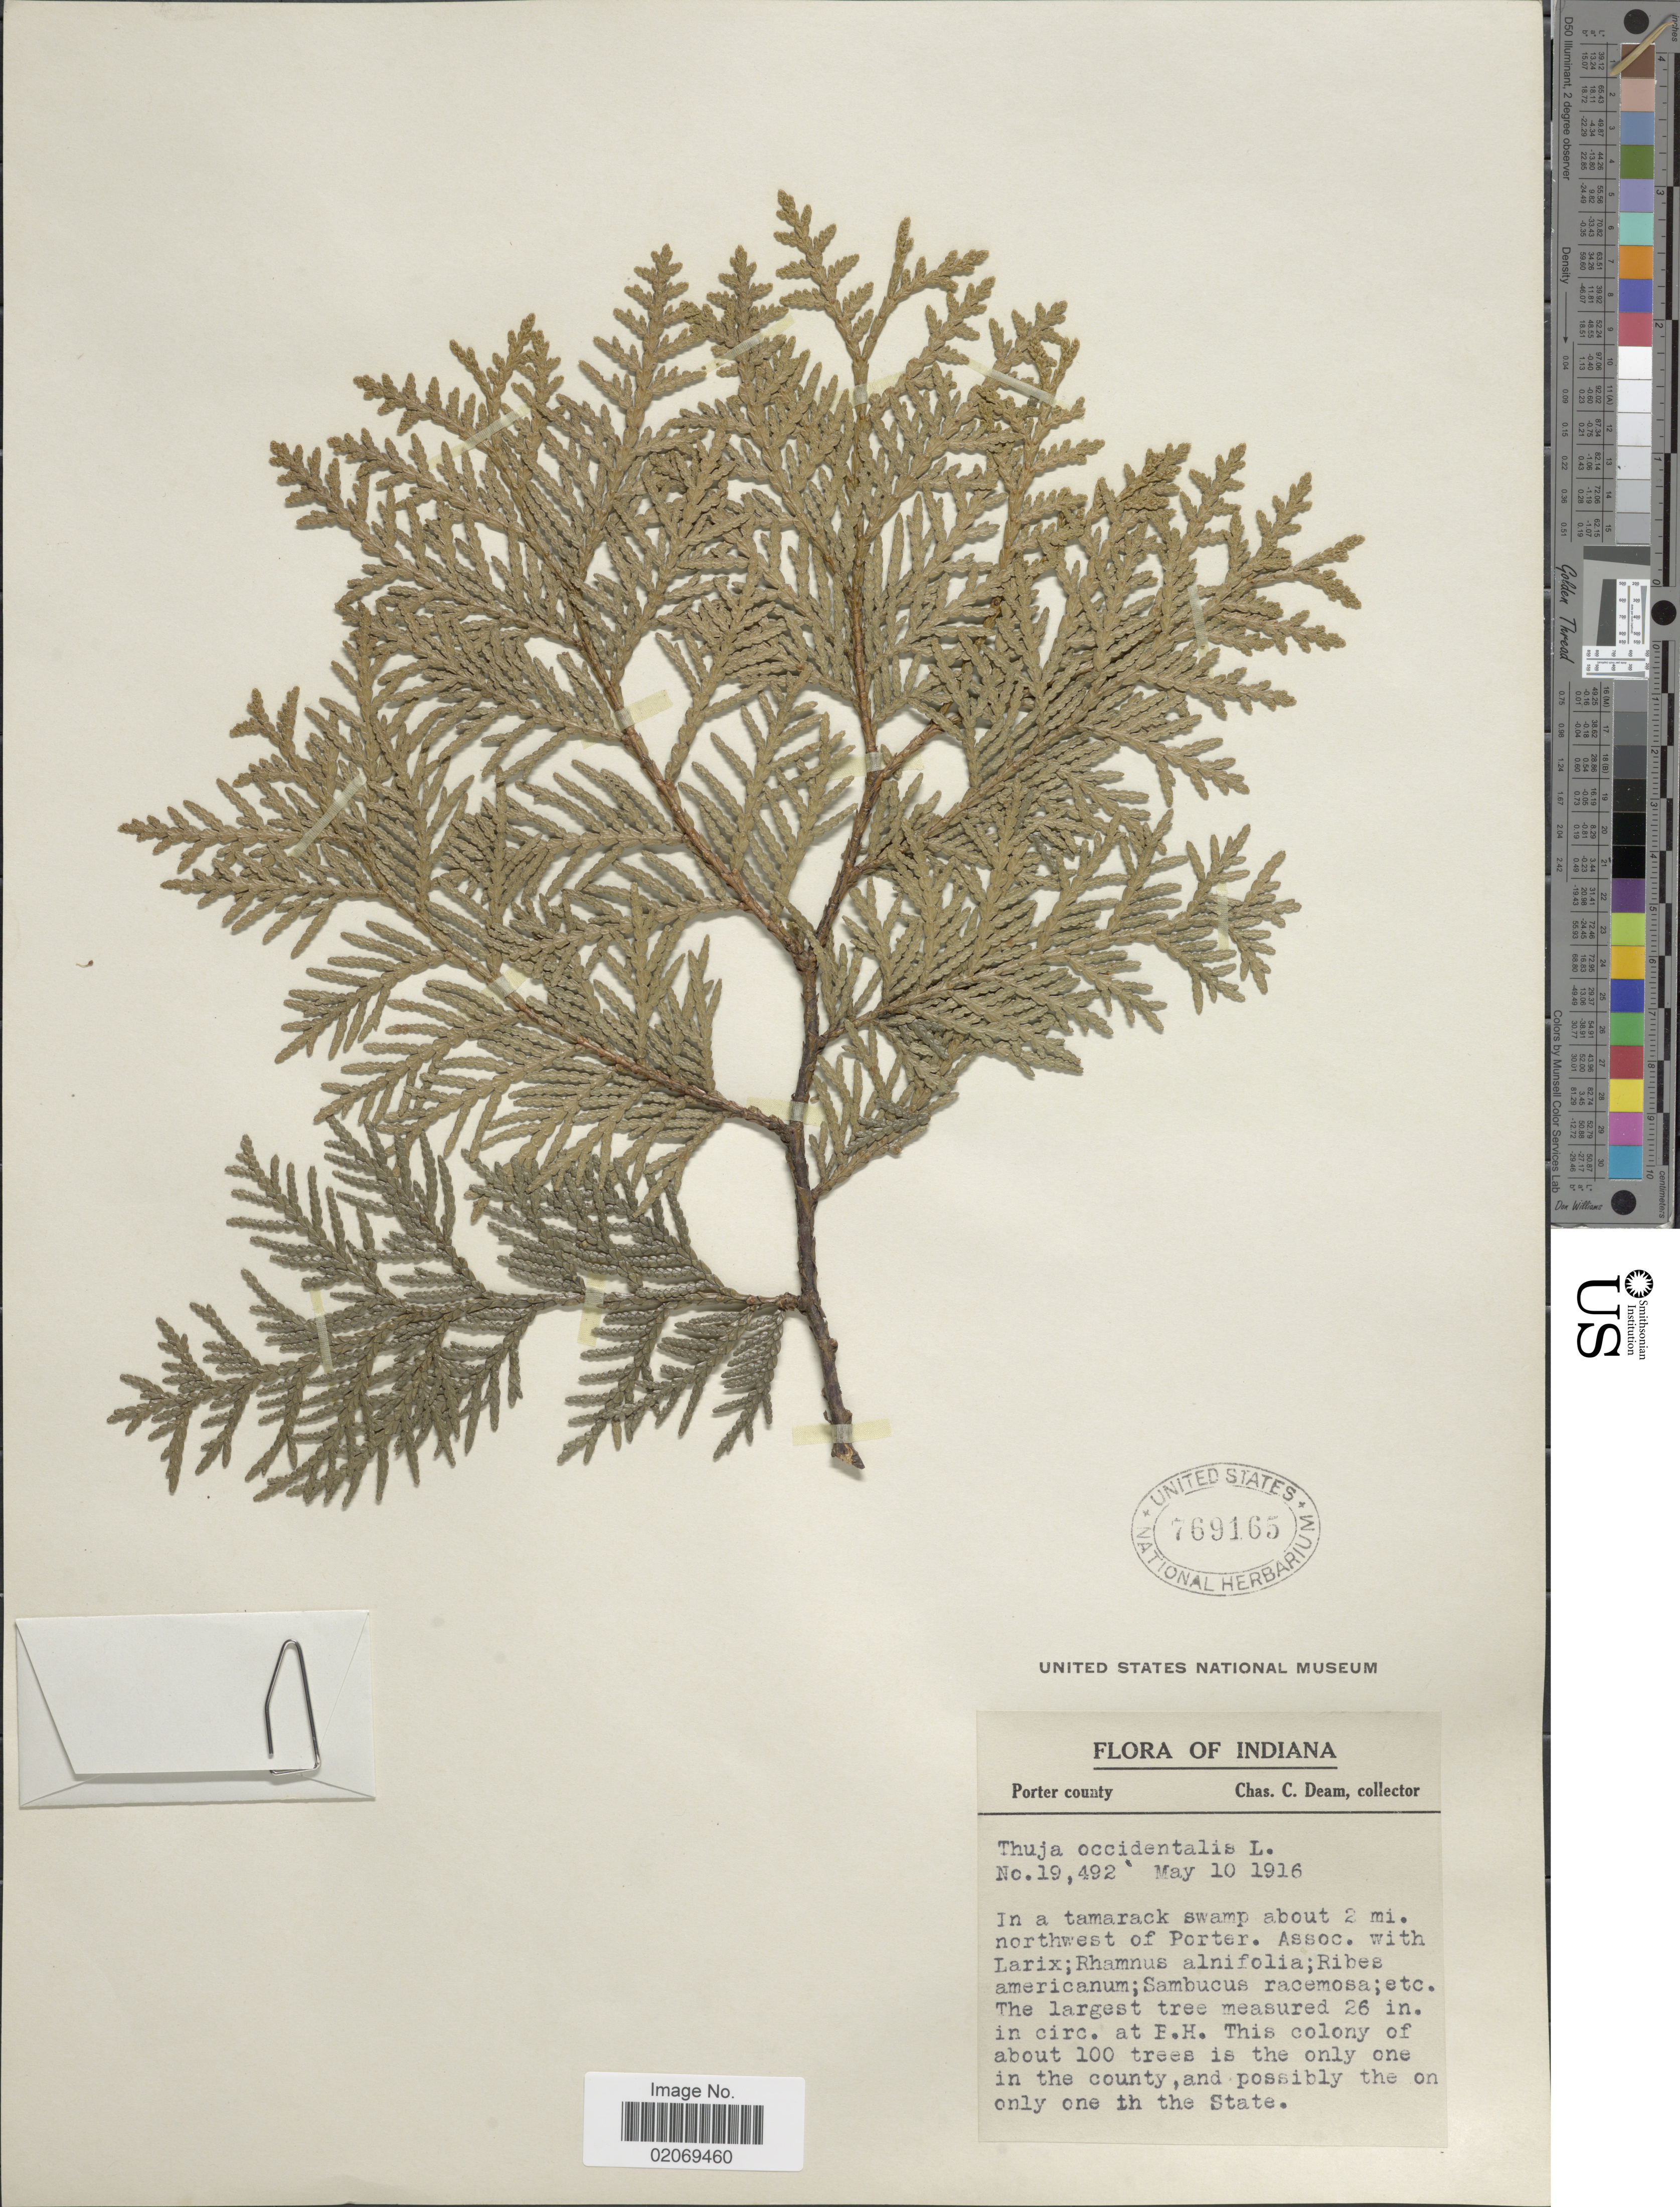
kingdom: Plantae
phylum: Tracheophyta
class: Pinopsida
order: Pinales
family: Cupressaceae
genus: Thuja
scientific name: Thuja occidentalis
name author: L.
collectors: C. Deam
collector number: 19492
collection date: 1916-05-10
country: United States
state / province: Indiana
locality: Porter County, In a tamarack swamp about 2 mi northwest of Porter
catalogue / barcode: US 769165